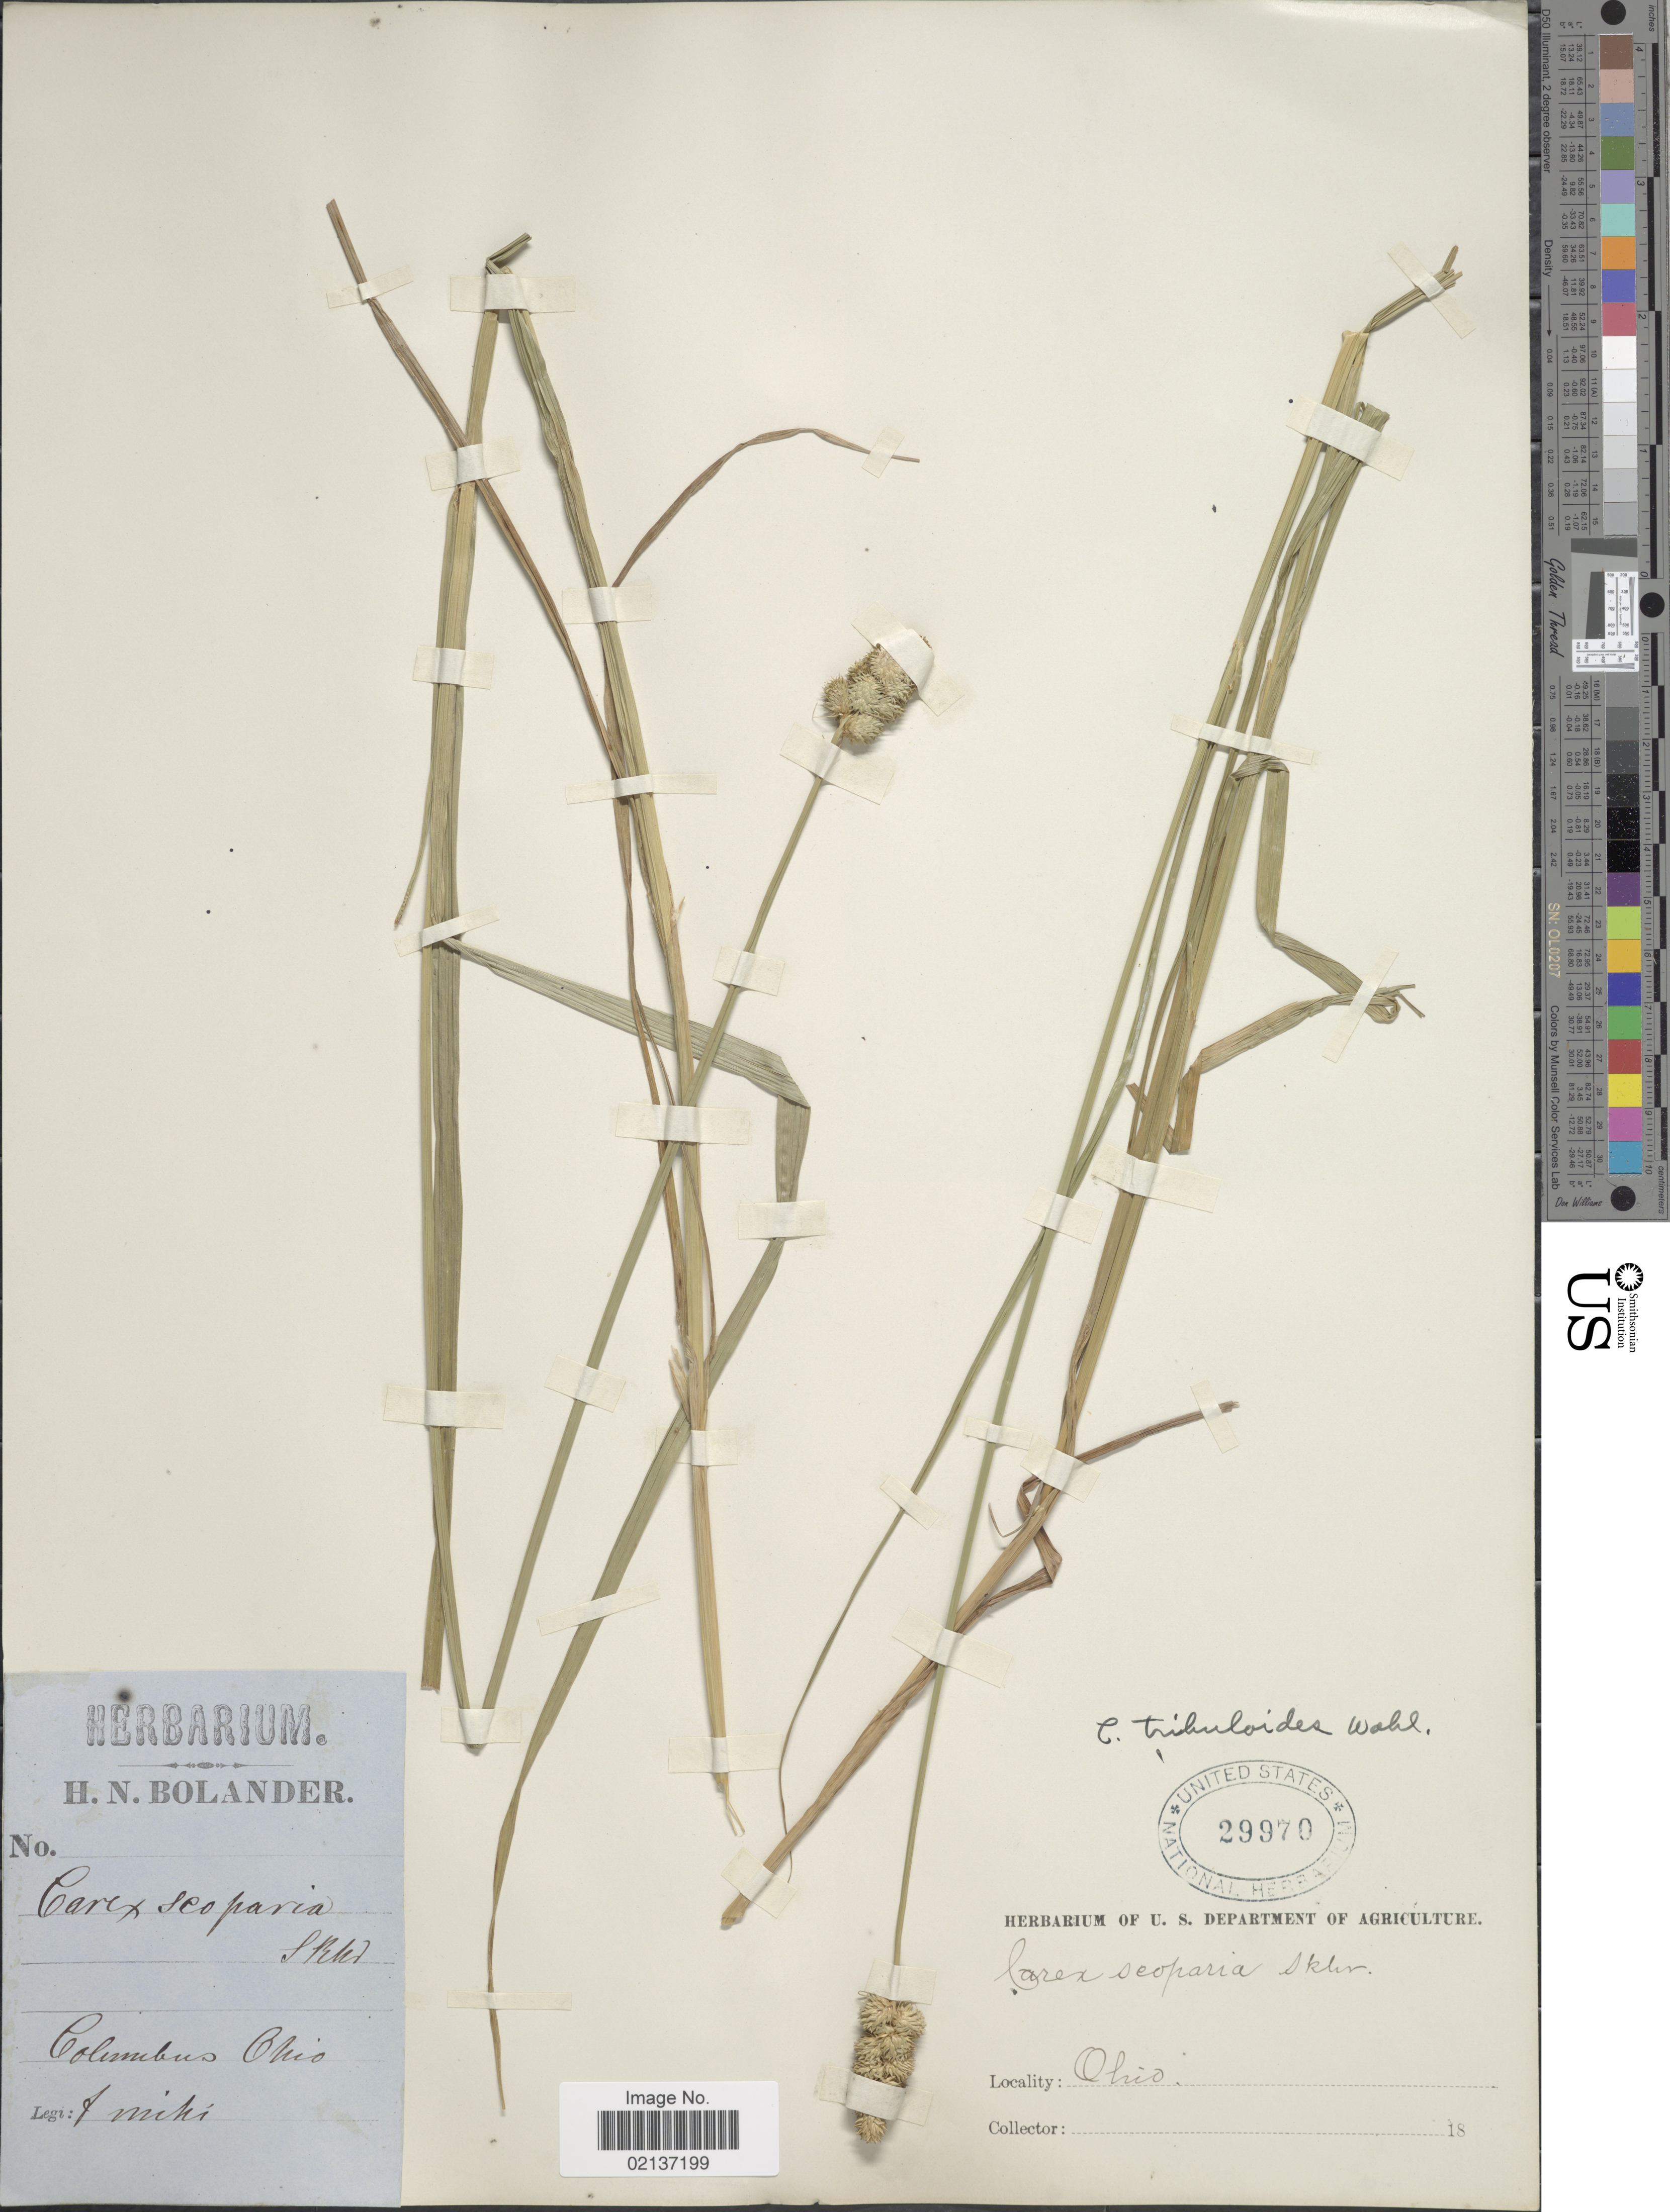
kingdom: Plantae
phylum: Tracheophyta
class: Liliopsida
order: Poales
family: Cyperaceae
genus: Carex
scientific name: Carex tribuloides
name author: Wahlenb.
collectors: H. N. Bolander (herbarium)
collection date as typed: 18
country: United States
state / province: Ohio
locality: Columbus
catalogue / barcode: US 29970